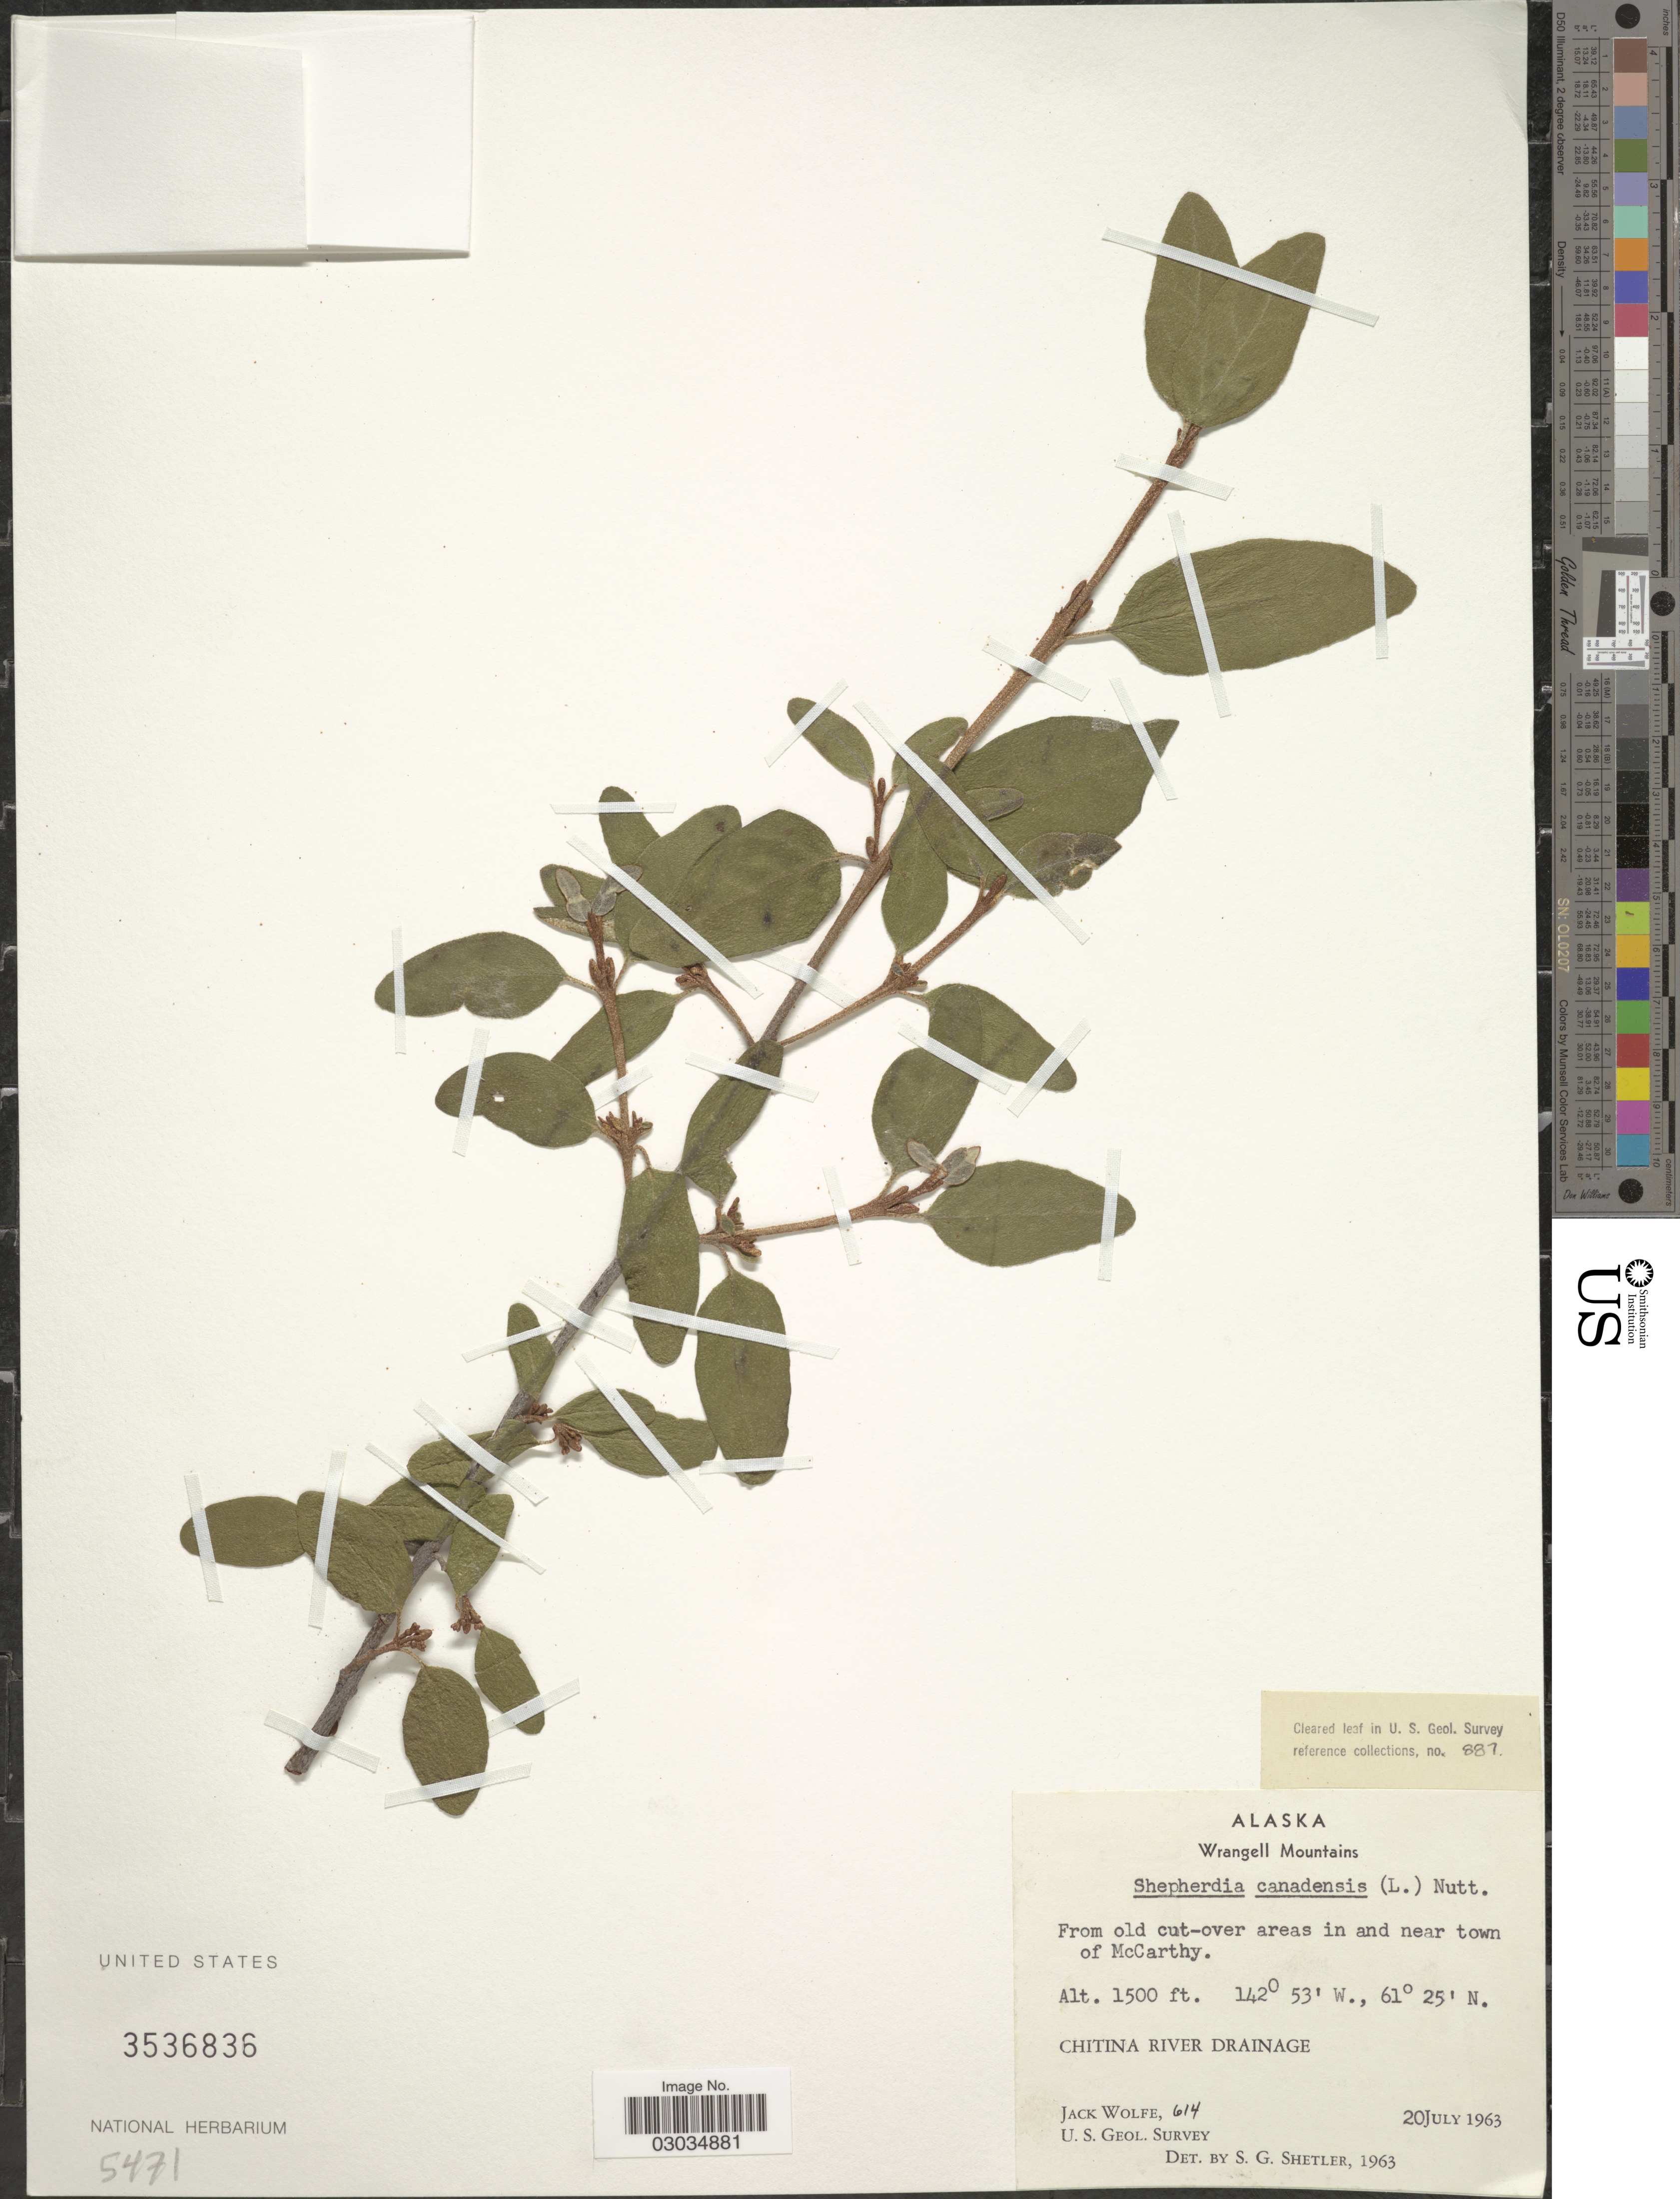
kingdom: Plantae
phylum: Tracheophyta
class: Magnoliopsida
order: Rosales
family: Elaeagnaceae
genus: Shepherdia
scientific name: Shepherdia canadensis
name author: (L.) Nutt.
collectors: J. Wolfe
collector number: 614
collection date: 1963-07-20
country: United States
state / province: Alaska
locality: Wrangell Mountains, From old cut-over areas in and near town of McCarthy, Chitina River Drainage.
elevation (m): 457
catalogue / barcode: US 3536836